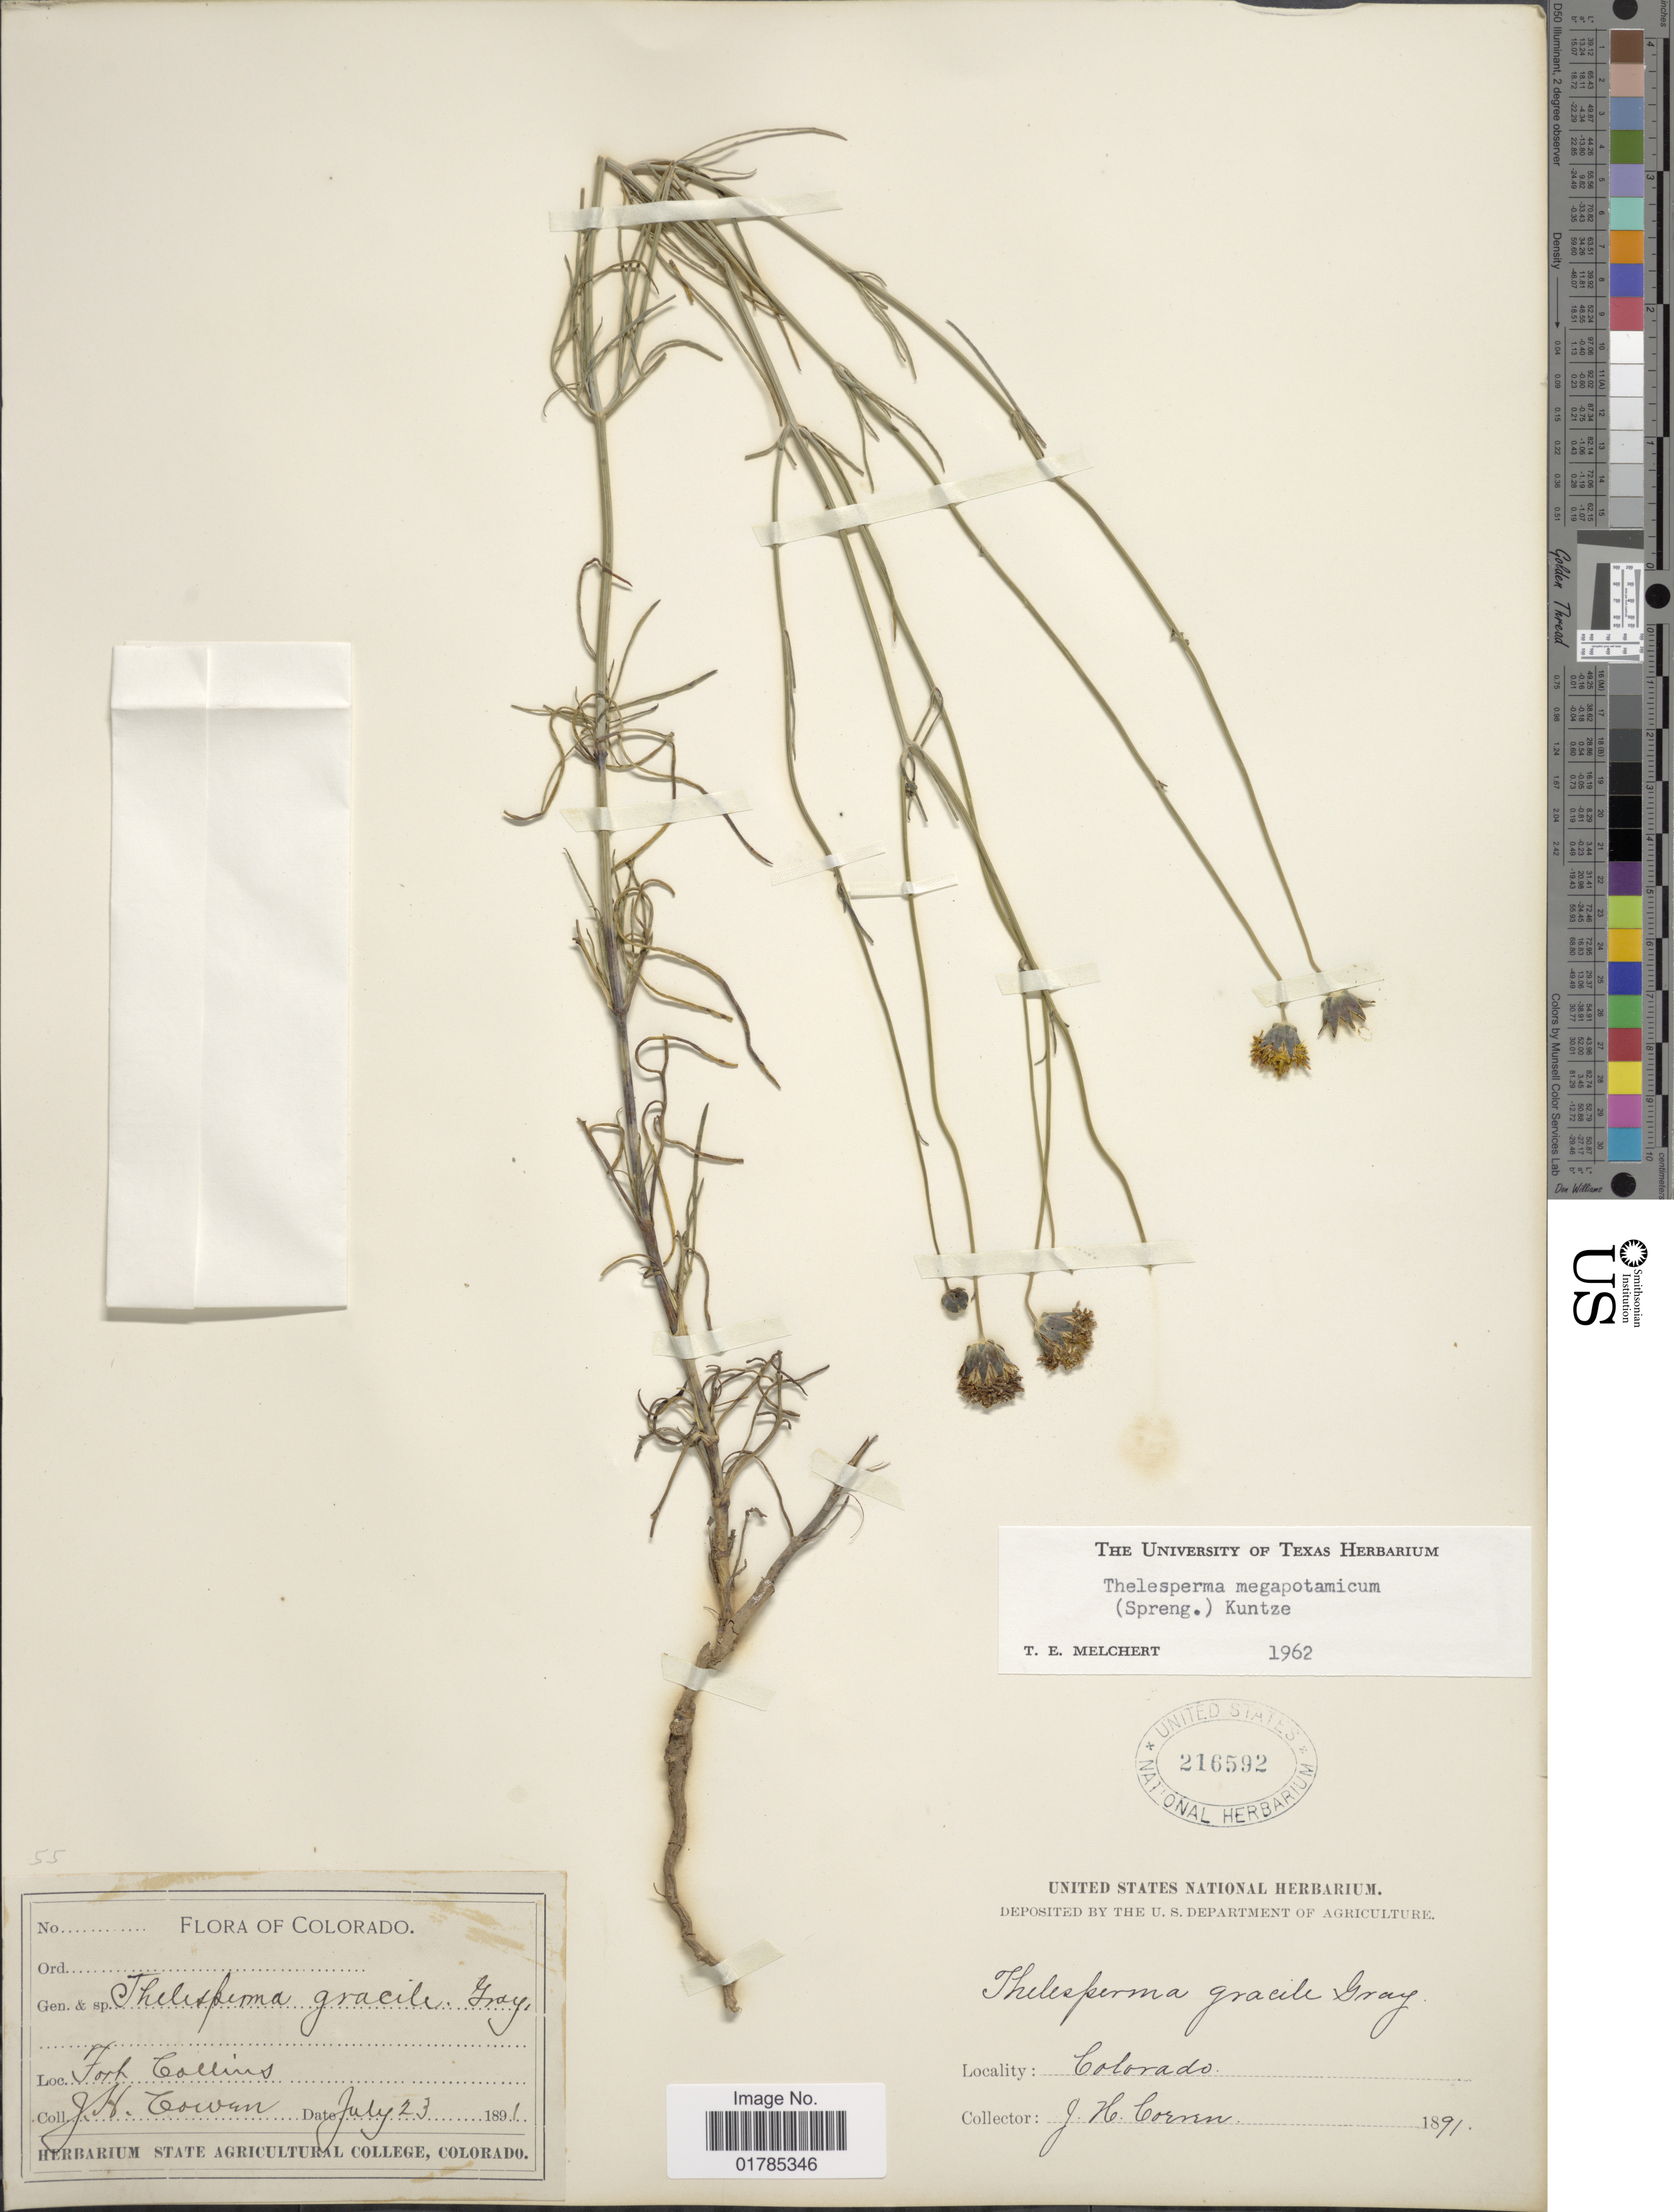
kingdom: Plantae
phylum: Tracheophyta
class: Magnoliopsida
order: Asterales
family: Asteraceae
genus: Thelesperma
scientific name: Thelesperma megapotamicum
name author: (Spreng.) Herter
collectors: J. H. Cowen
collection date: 1891-07-23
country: United States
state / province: Colorado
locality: Fort Collins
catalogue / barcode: US 216592